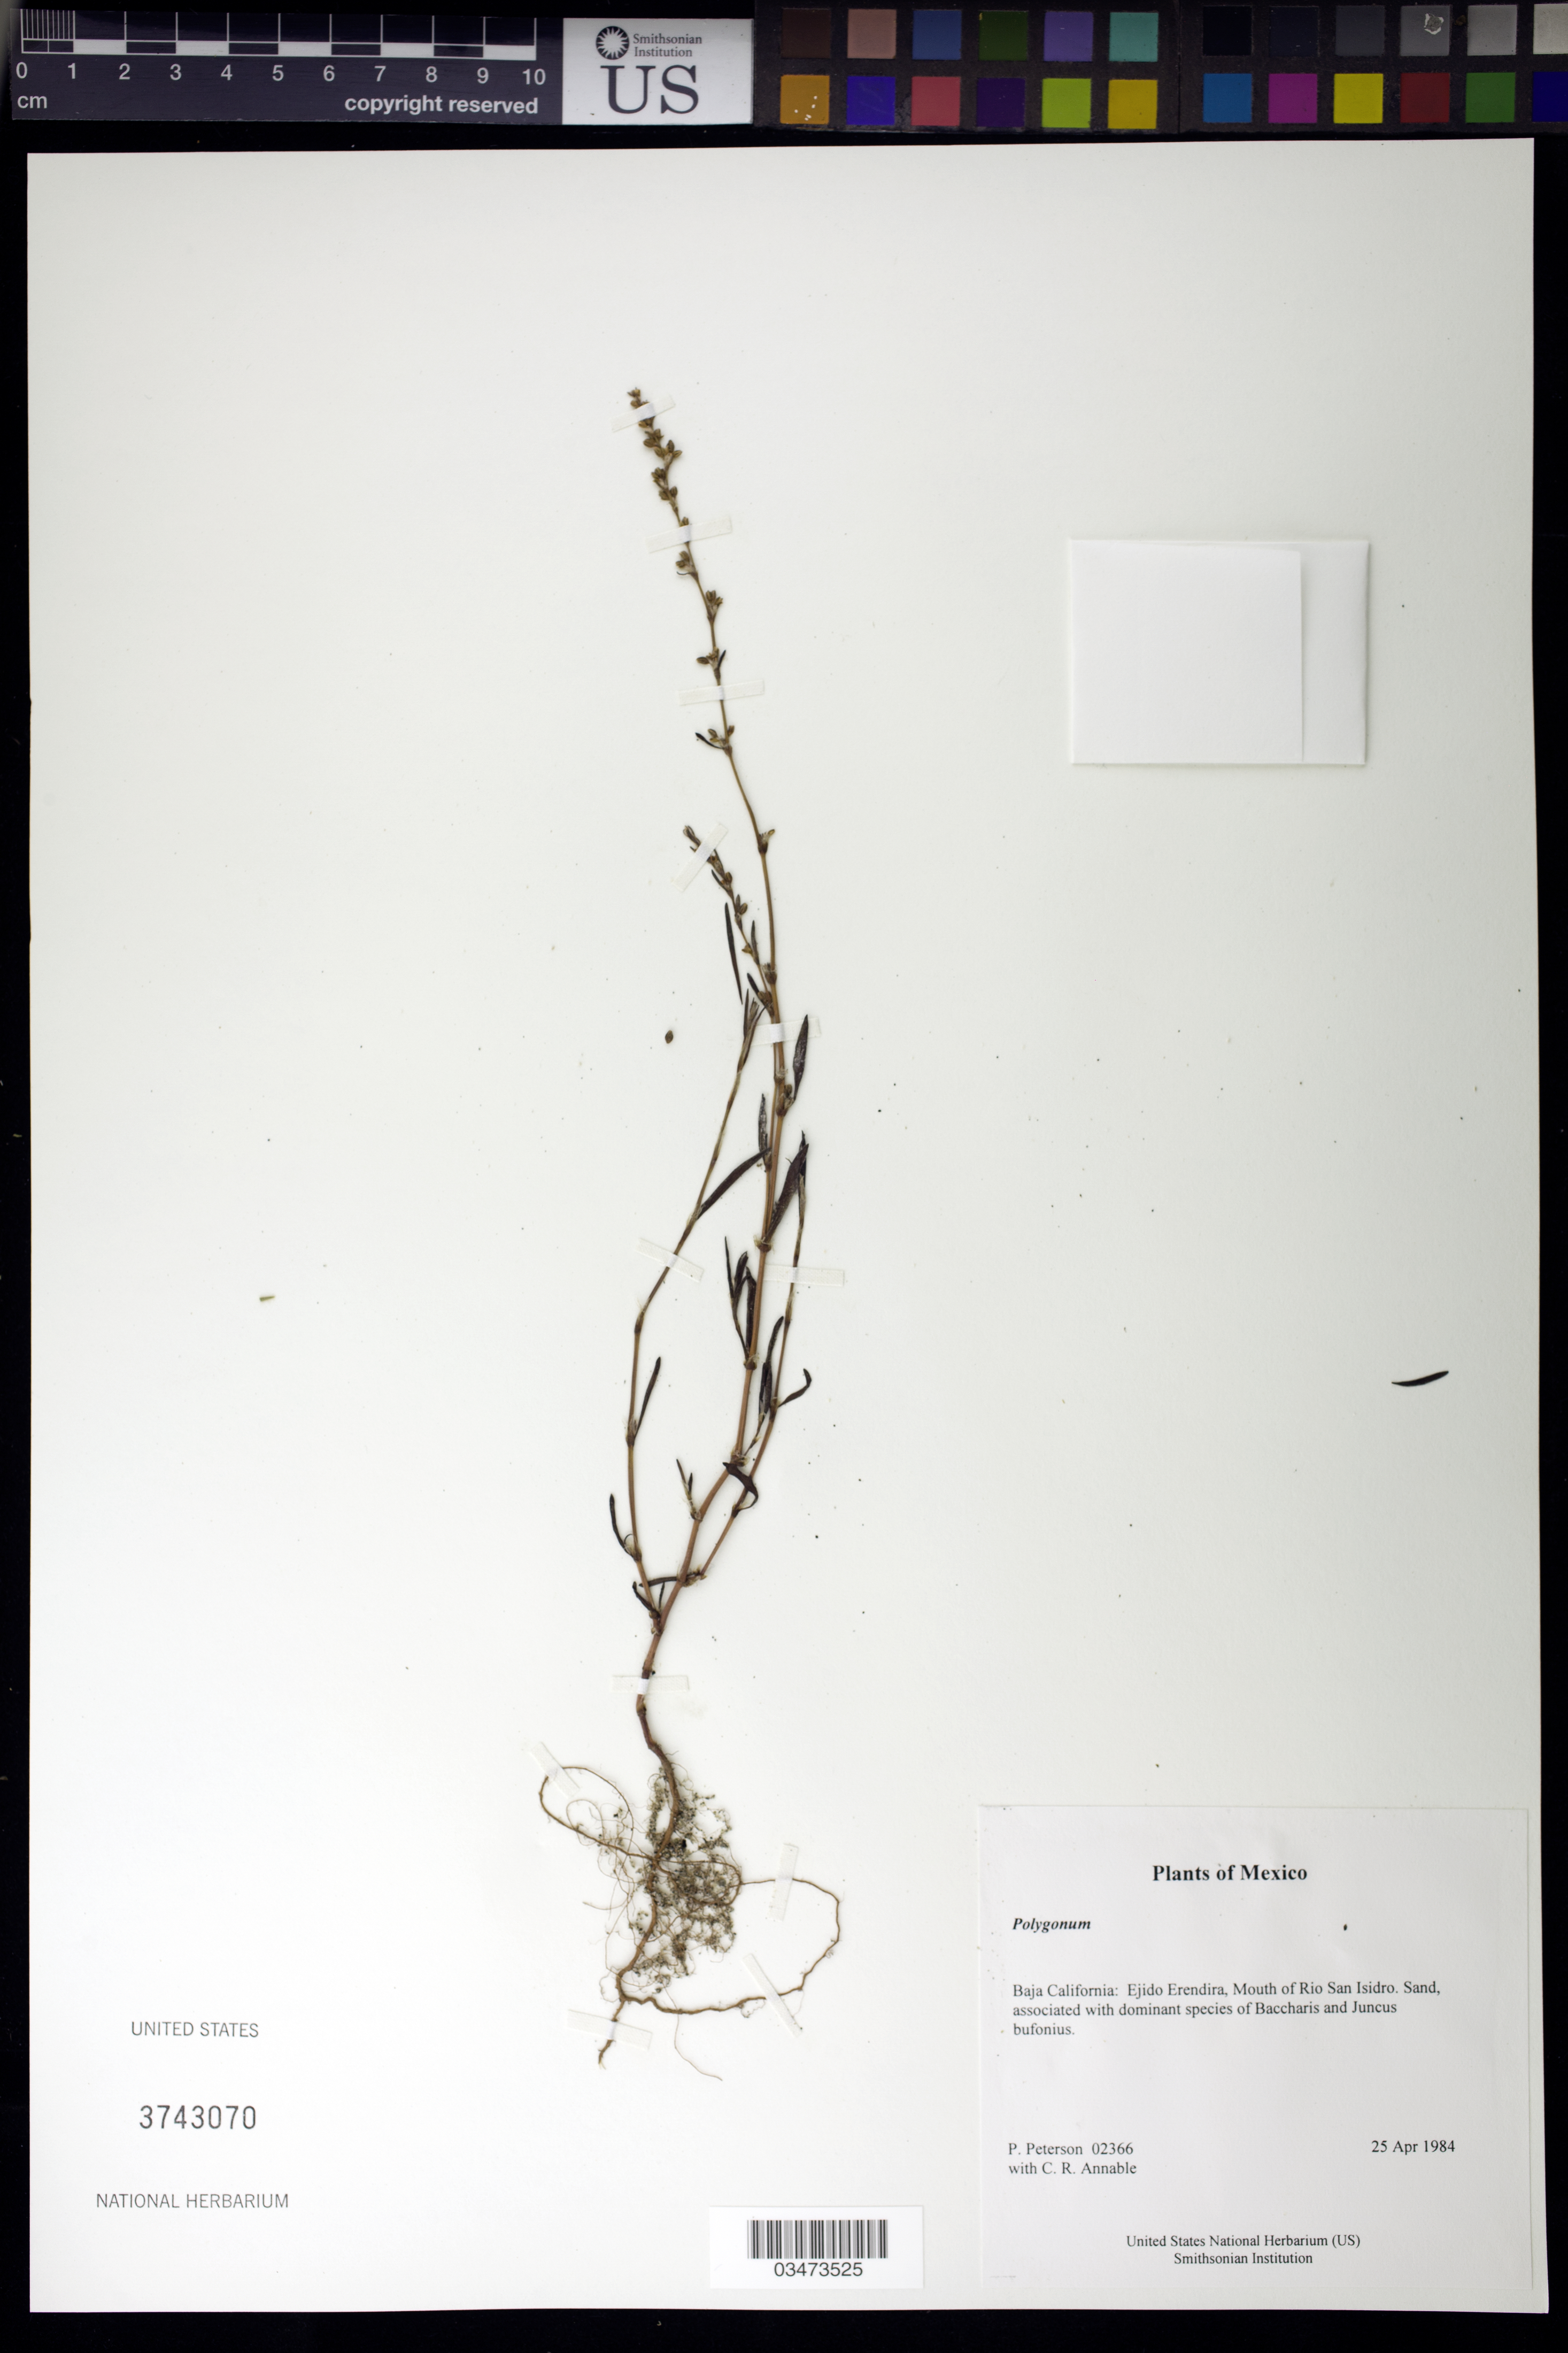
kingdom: Plantae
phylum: Tracheophyta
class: Magnoliopsida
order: Caryophyllales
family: Polygonaceae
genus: Polygonum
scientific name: Polygonum sp.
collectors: P. M. Peterson & C. R. Annable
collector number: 02366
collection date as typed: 25 Apr 1984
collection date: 1984-04-25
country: Mexico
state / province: Baja California Norte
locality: Ejido Erendira, Mouth of Rio San Isidro.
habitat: Sand, associated with dominant species of Baccharis and Juncus bufonius.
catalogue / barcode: US 3743070